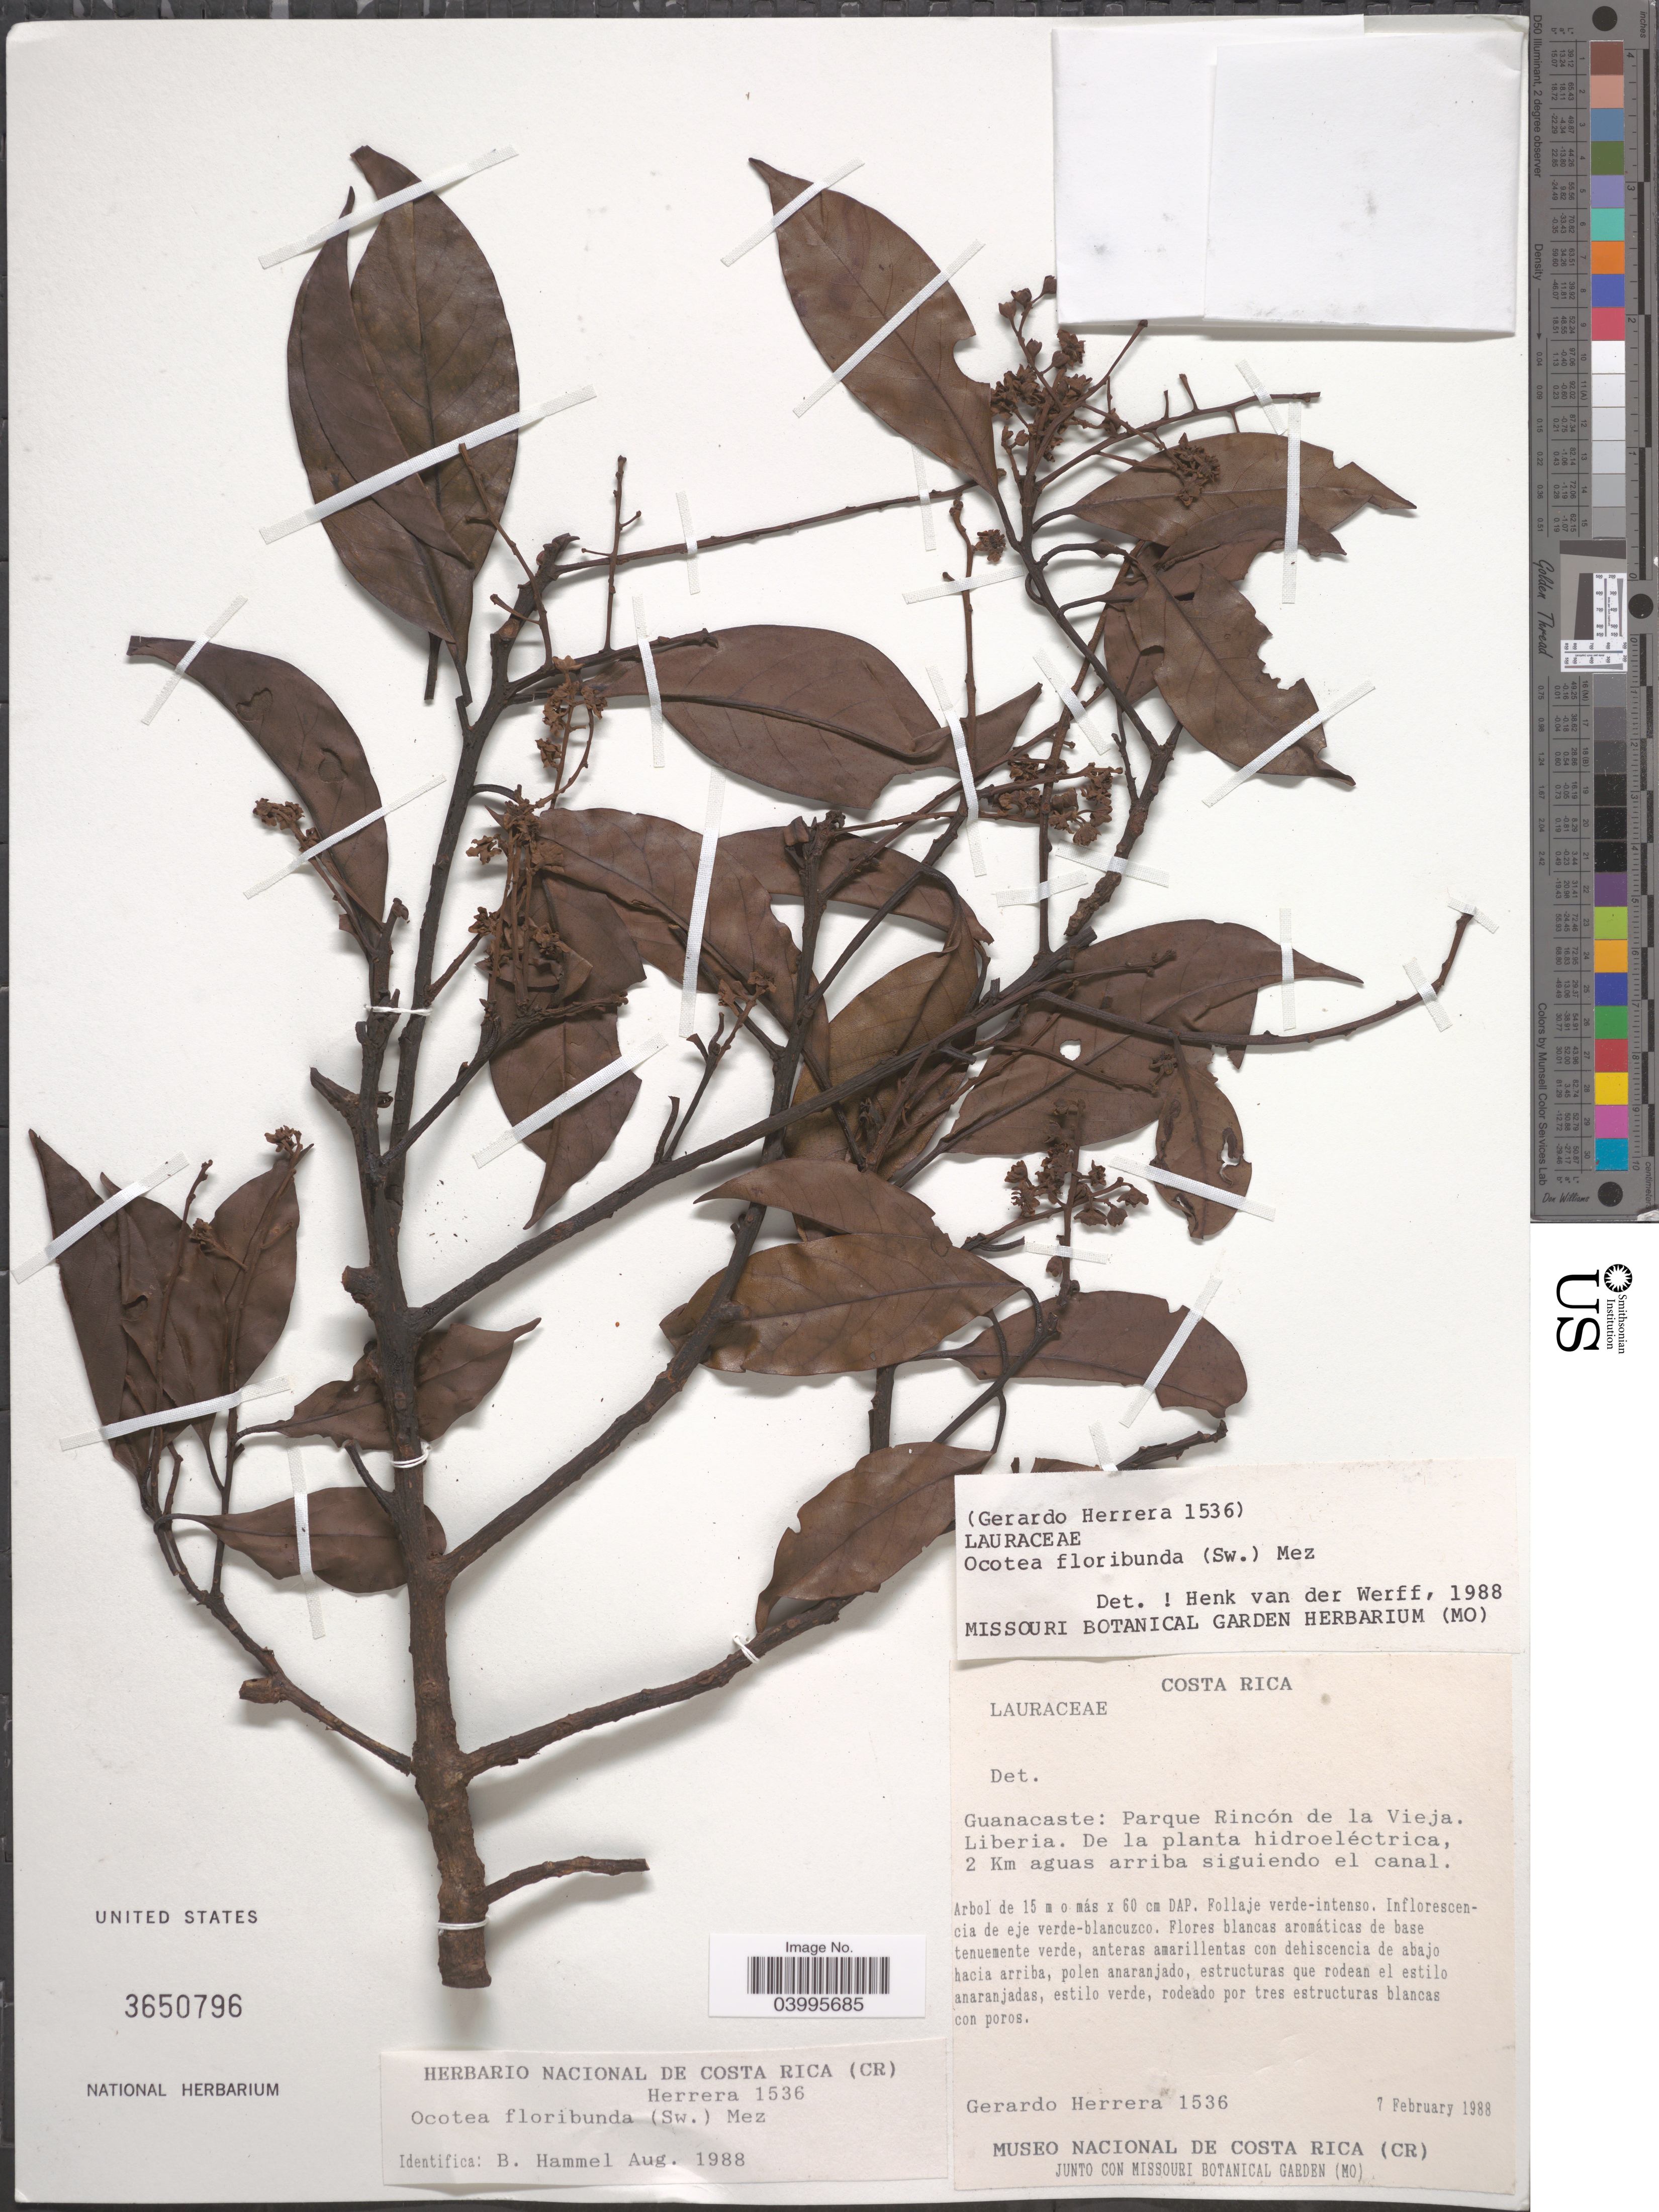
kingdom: Plantae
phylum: Tracheophyta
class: Magnoliopsida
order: Laurales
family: Lauraceae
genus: Ocotea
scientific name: Ocotea floribunda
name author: (Sw.) Mez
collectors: G. Herrera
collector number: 1536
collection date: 1988-02-07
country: Costa Rica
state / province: Guanacaste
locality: Parque Rincón de la Vieja. Liberia. De la planta hidroeléctrica, 2 Km aguas arriba siguiendo el canal.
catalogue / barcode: US 3650796